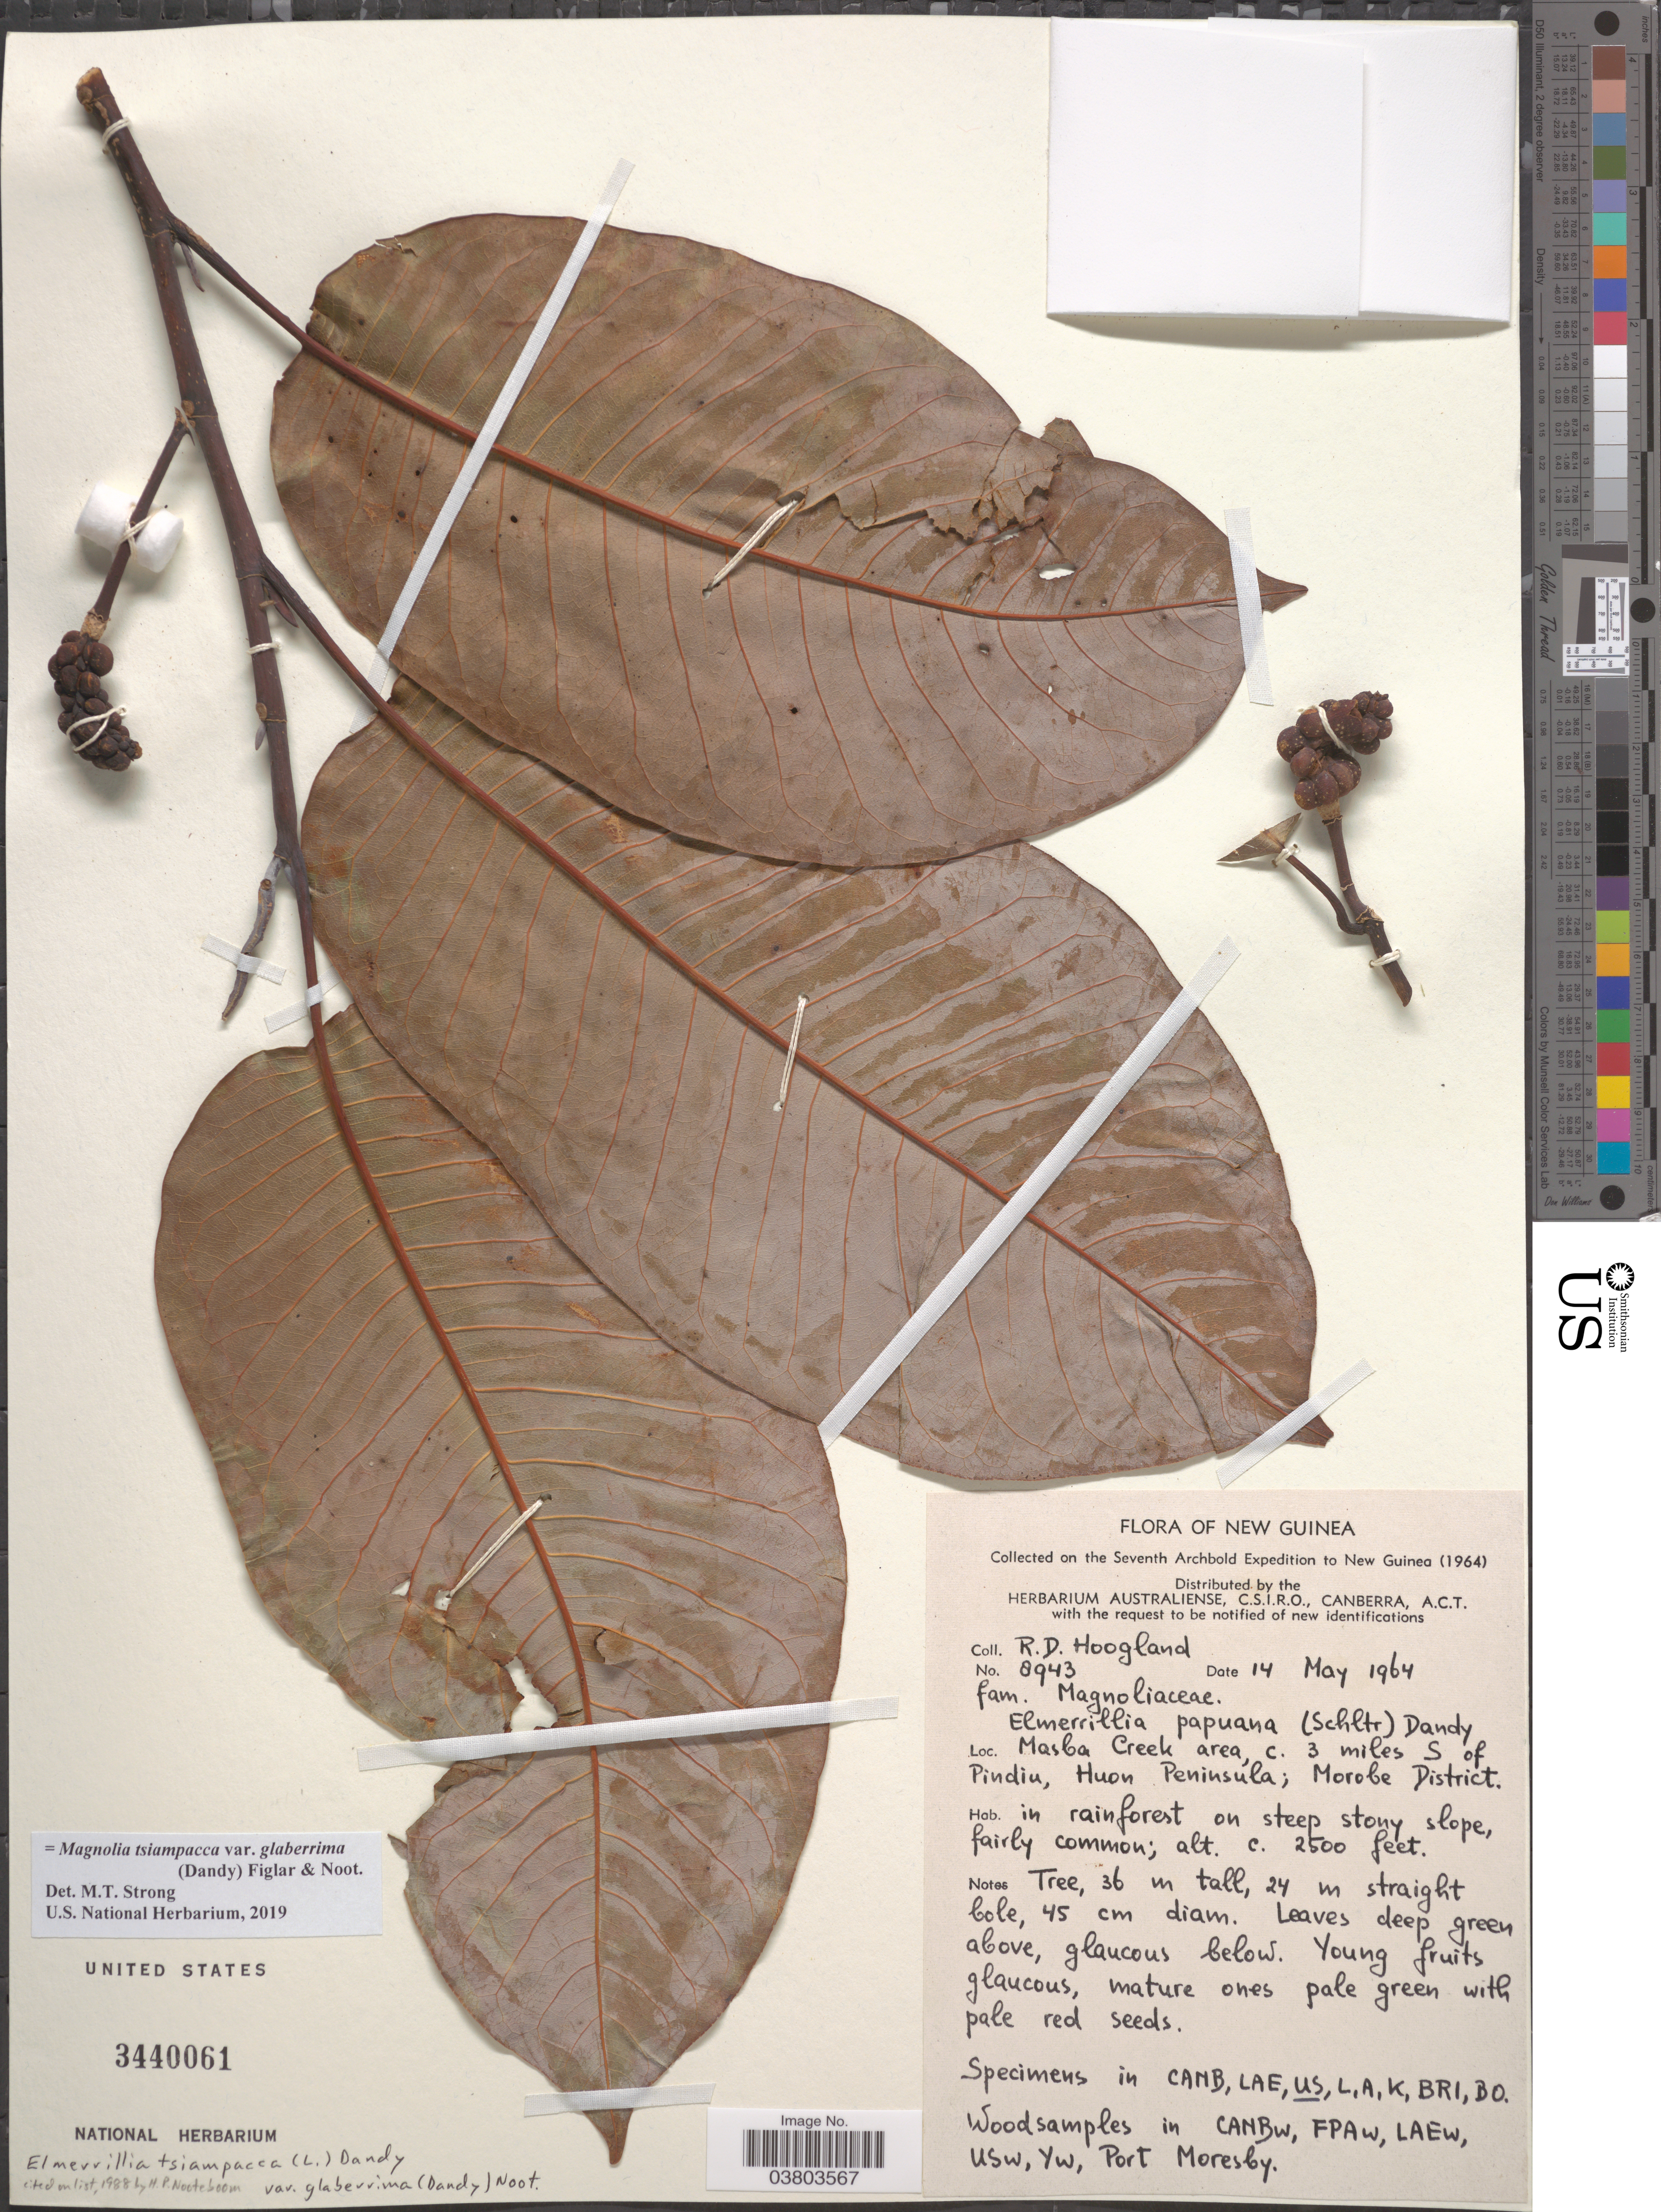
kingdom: Plantae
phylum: Tracheophyta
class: Magnoliopsida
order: Magnoliales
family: Magnoliaceae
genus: Magnolia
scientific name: Magnolia tsiampacca var. glaberrima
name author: (Dandy) Figlar & Noot.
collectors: R. D. Hoogland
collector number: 8943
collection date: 1964-05-14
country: Papua New Guinea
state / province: Morobe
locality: New Guinea. Masba Creek area, c. 3 miles S of Pindiu, Huon Peninsula; Morobe District.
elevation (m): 762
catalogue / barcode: US 3440061